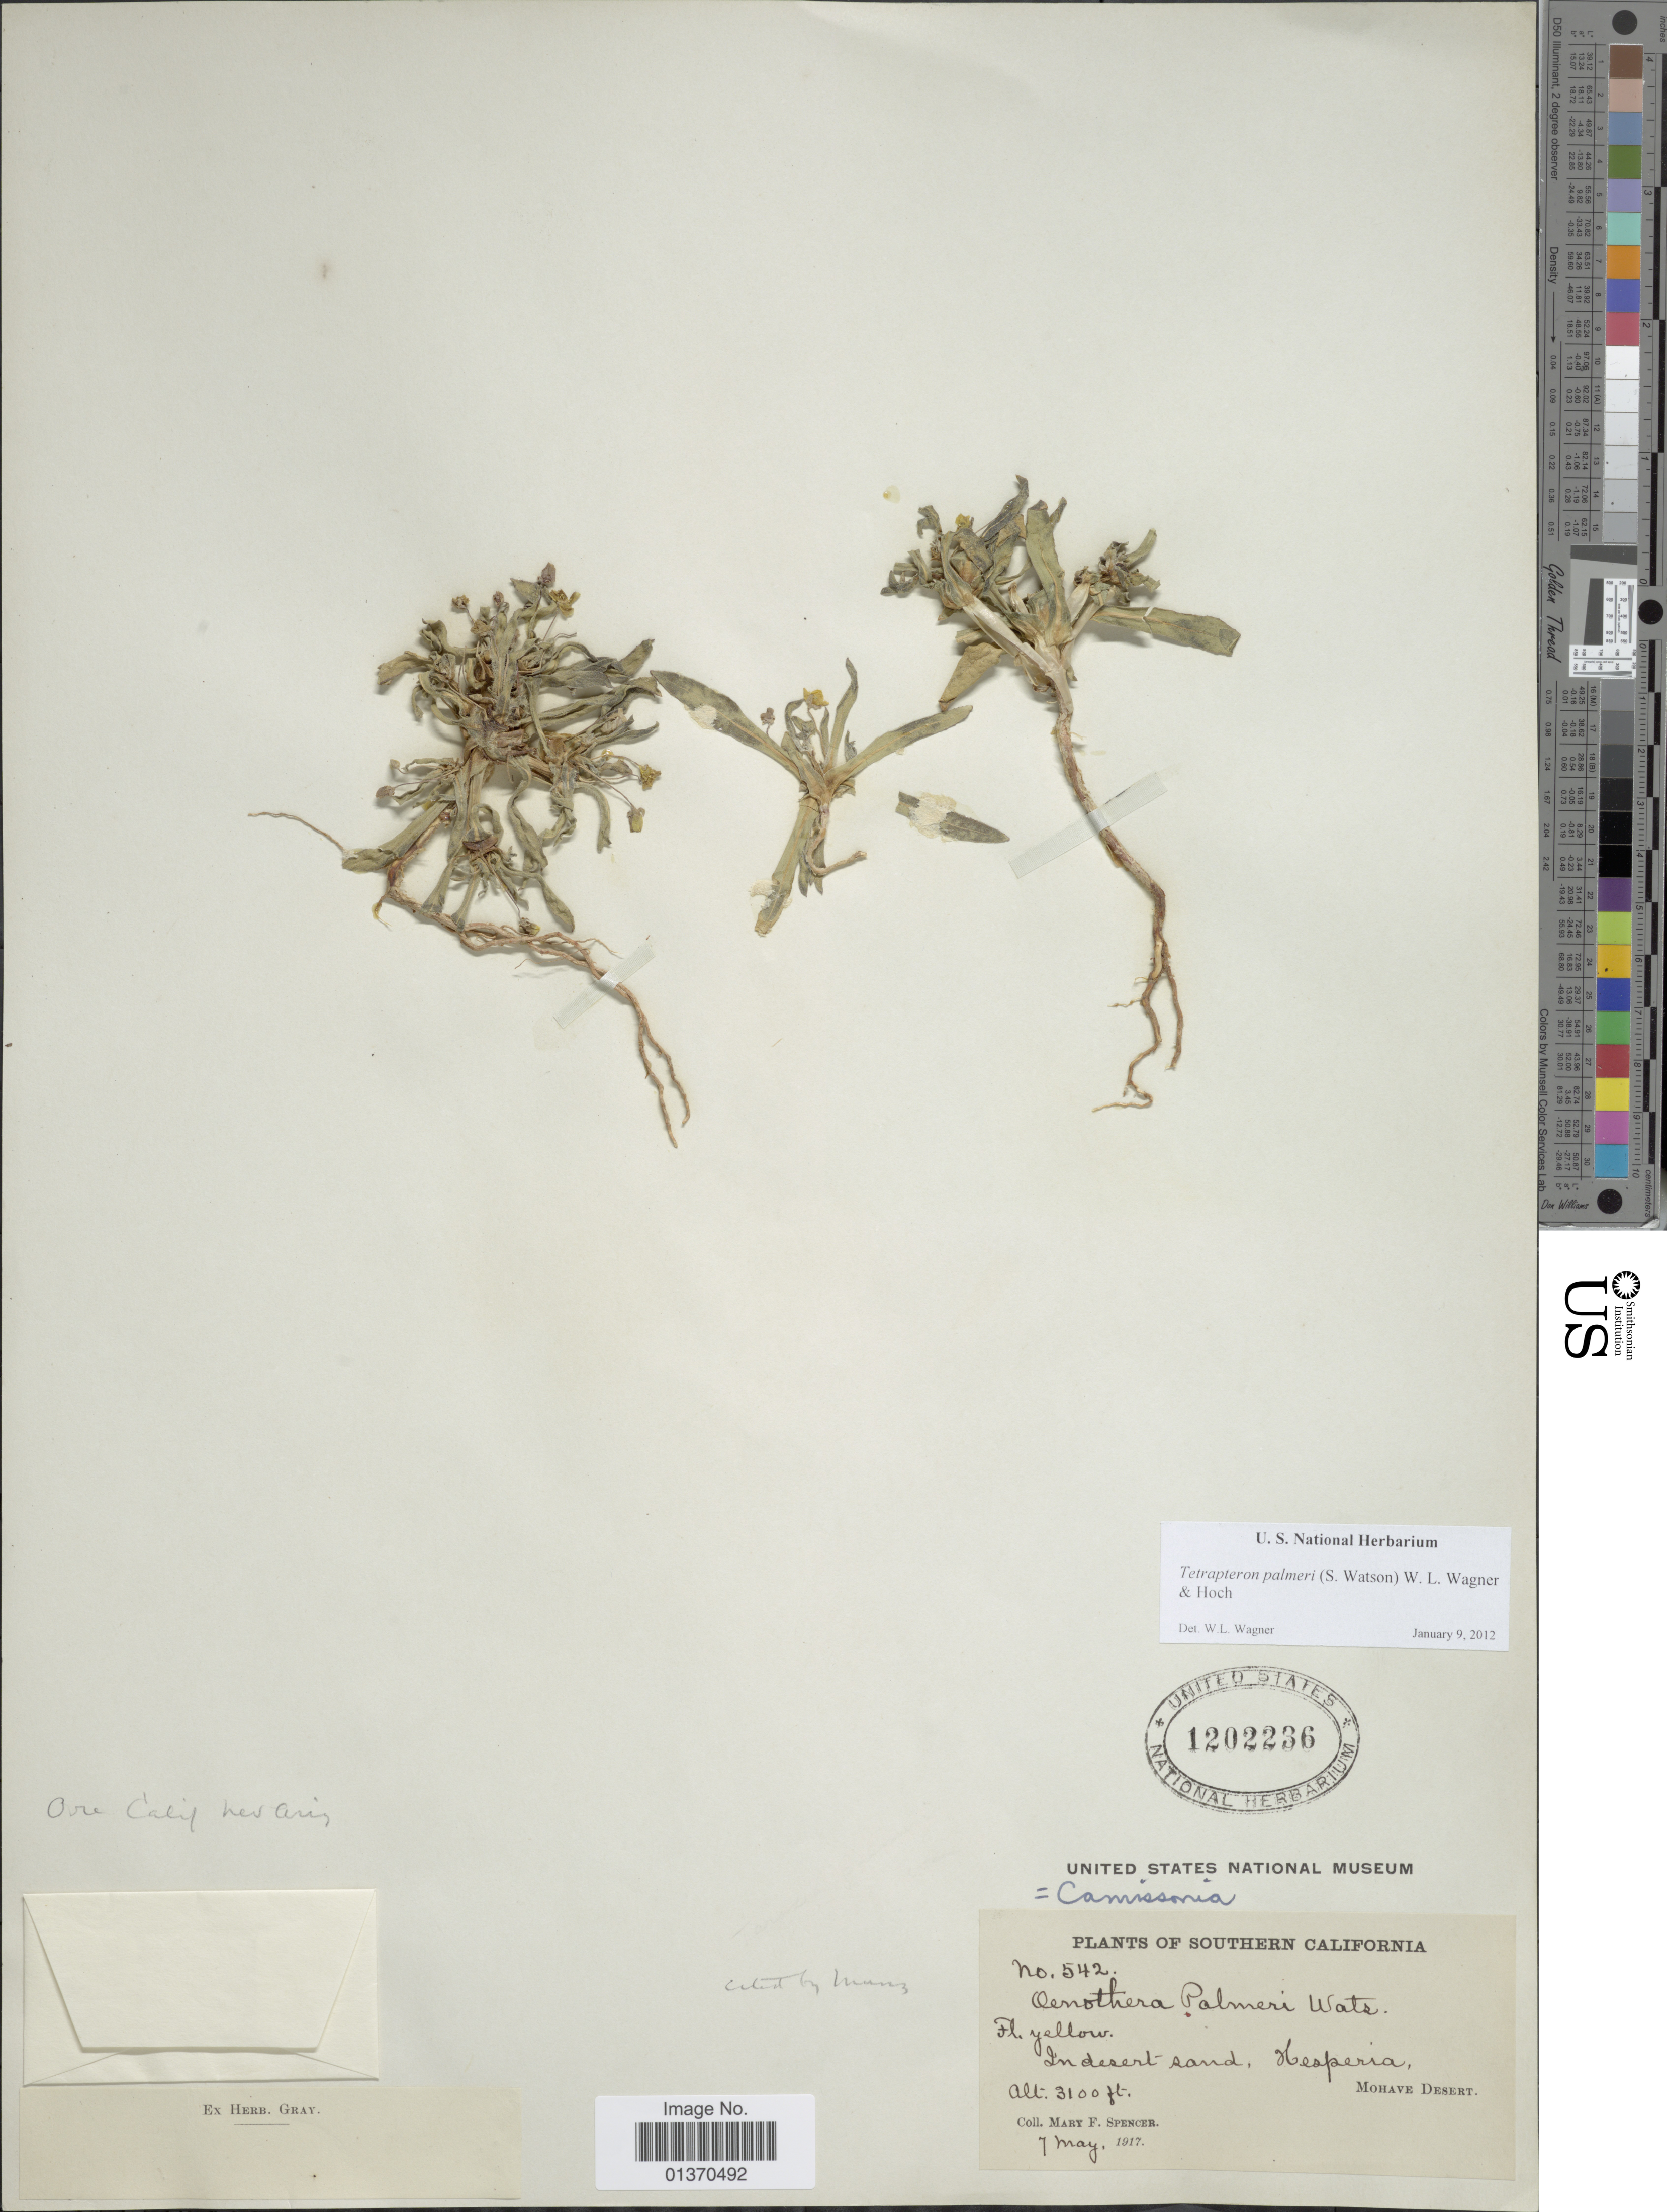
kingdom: Plantae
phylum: Tracheophyta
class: Magnoliopsida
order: Myrtales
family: Onagraceae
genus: Tetrapteron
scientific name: Tetrapteron palmeri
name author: (S. Watson) W.L. Wagner & Hoch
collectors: M. Spencer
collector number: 542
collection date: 1917-05-07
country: United States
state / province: California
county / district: Kern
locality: Southern California, in desert sand, Hesperia, Mohave Desert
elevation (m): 945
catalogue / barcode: US 1202236